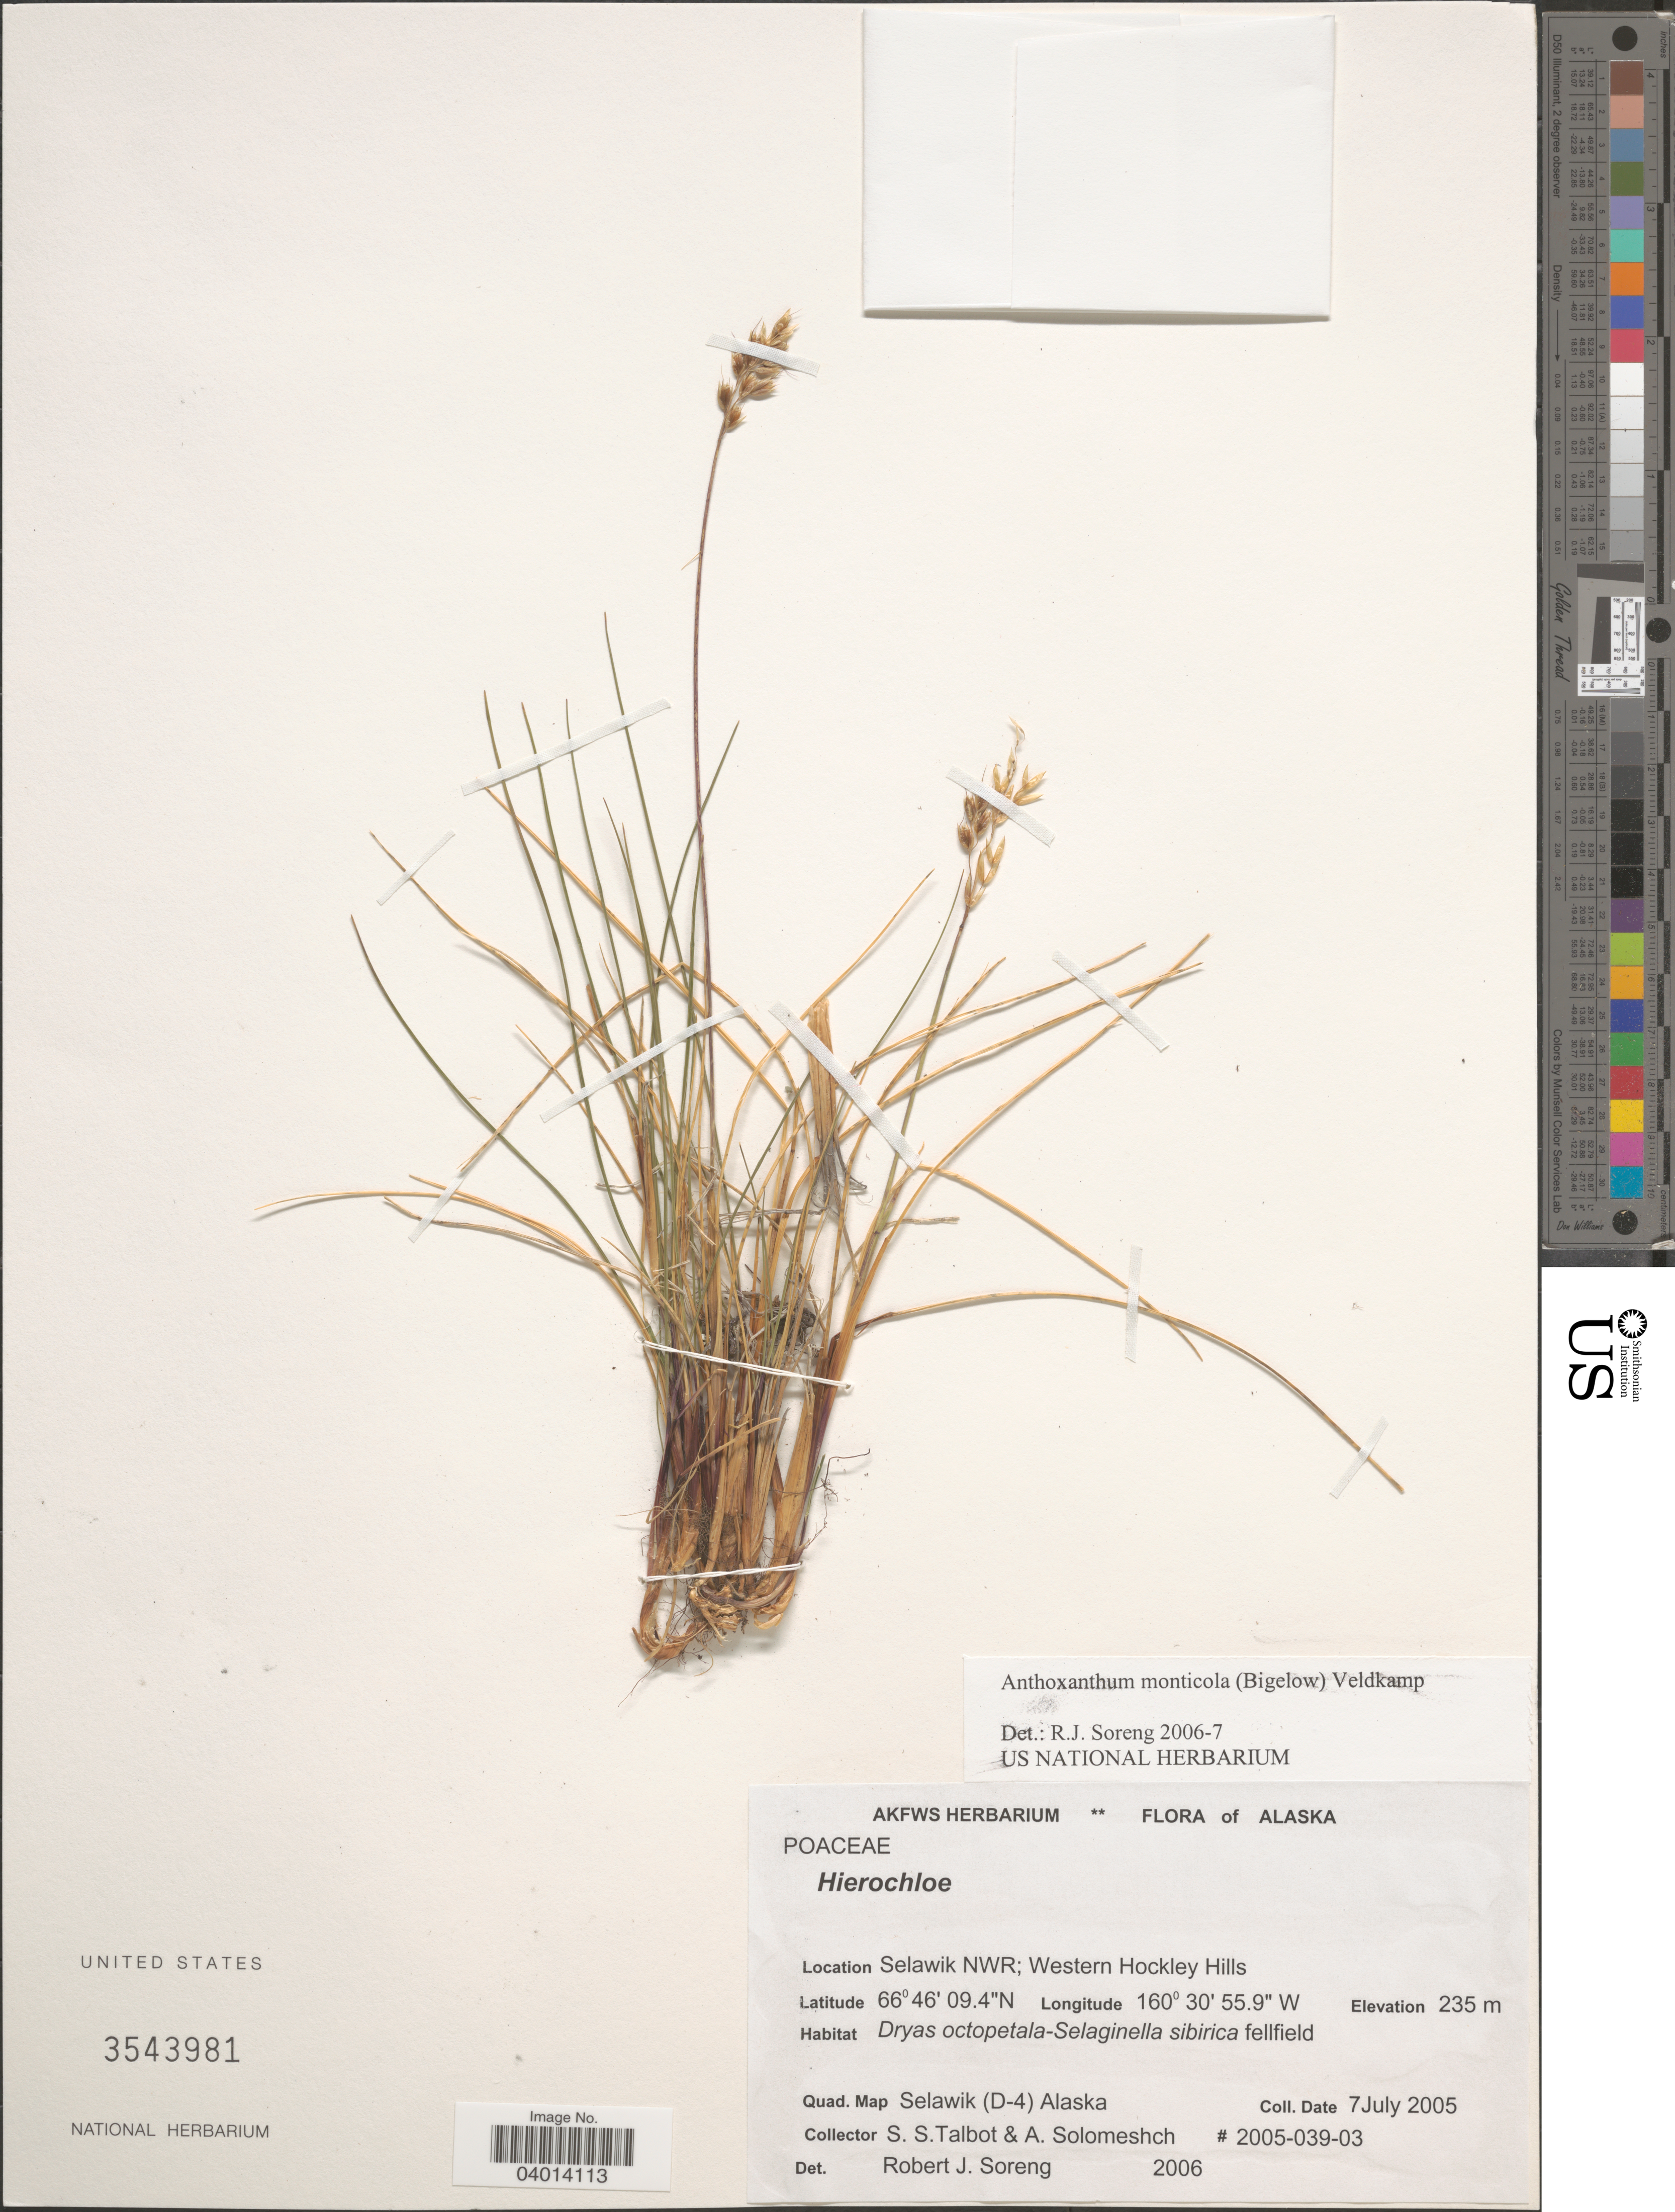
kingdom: Plantae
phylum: Tracheophyta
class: Liliopsida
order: Poales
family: Poaceae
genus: Anthoxanthum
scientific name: Anthoxanthum monticola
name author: (Bigelow) Veldkamp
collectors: S. S. Talbot & A. Solomeshch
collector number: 2005-039-03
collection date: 2005-07-07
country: United States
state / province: Alaska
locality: Selawik NWR; Western Hockley Hills. Quad. Map Selawik (D-4) Alaska.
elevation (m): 235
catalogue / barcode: US 3543981